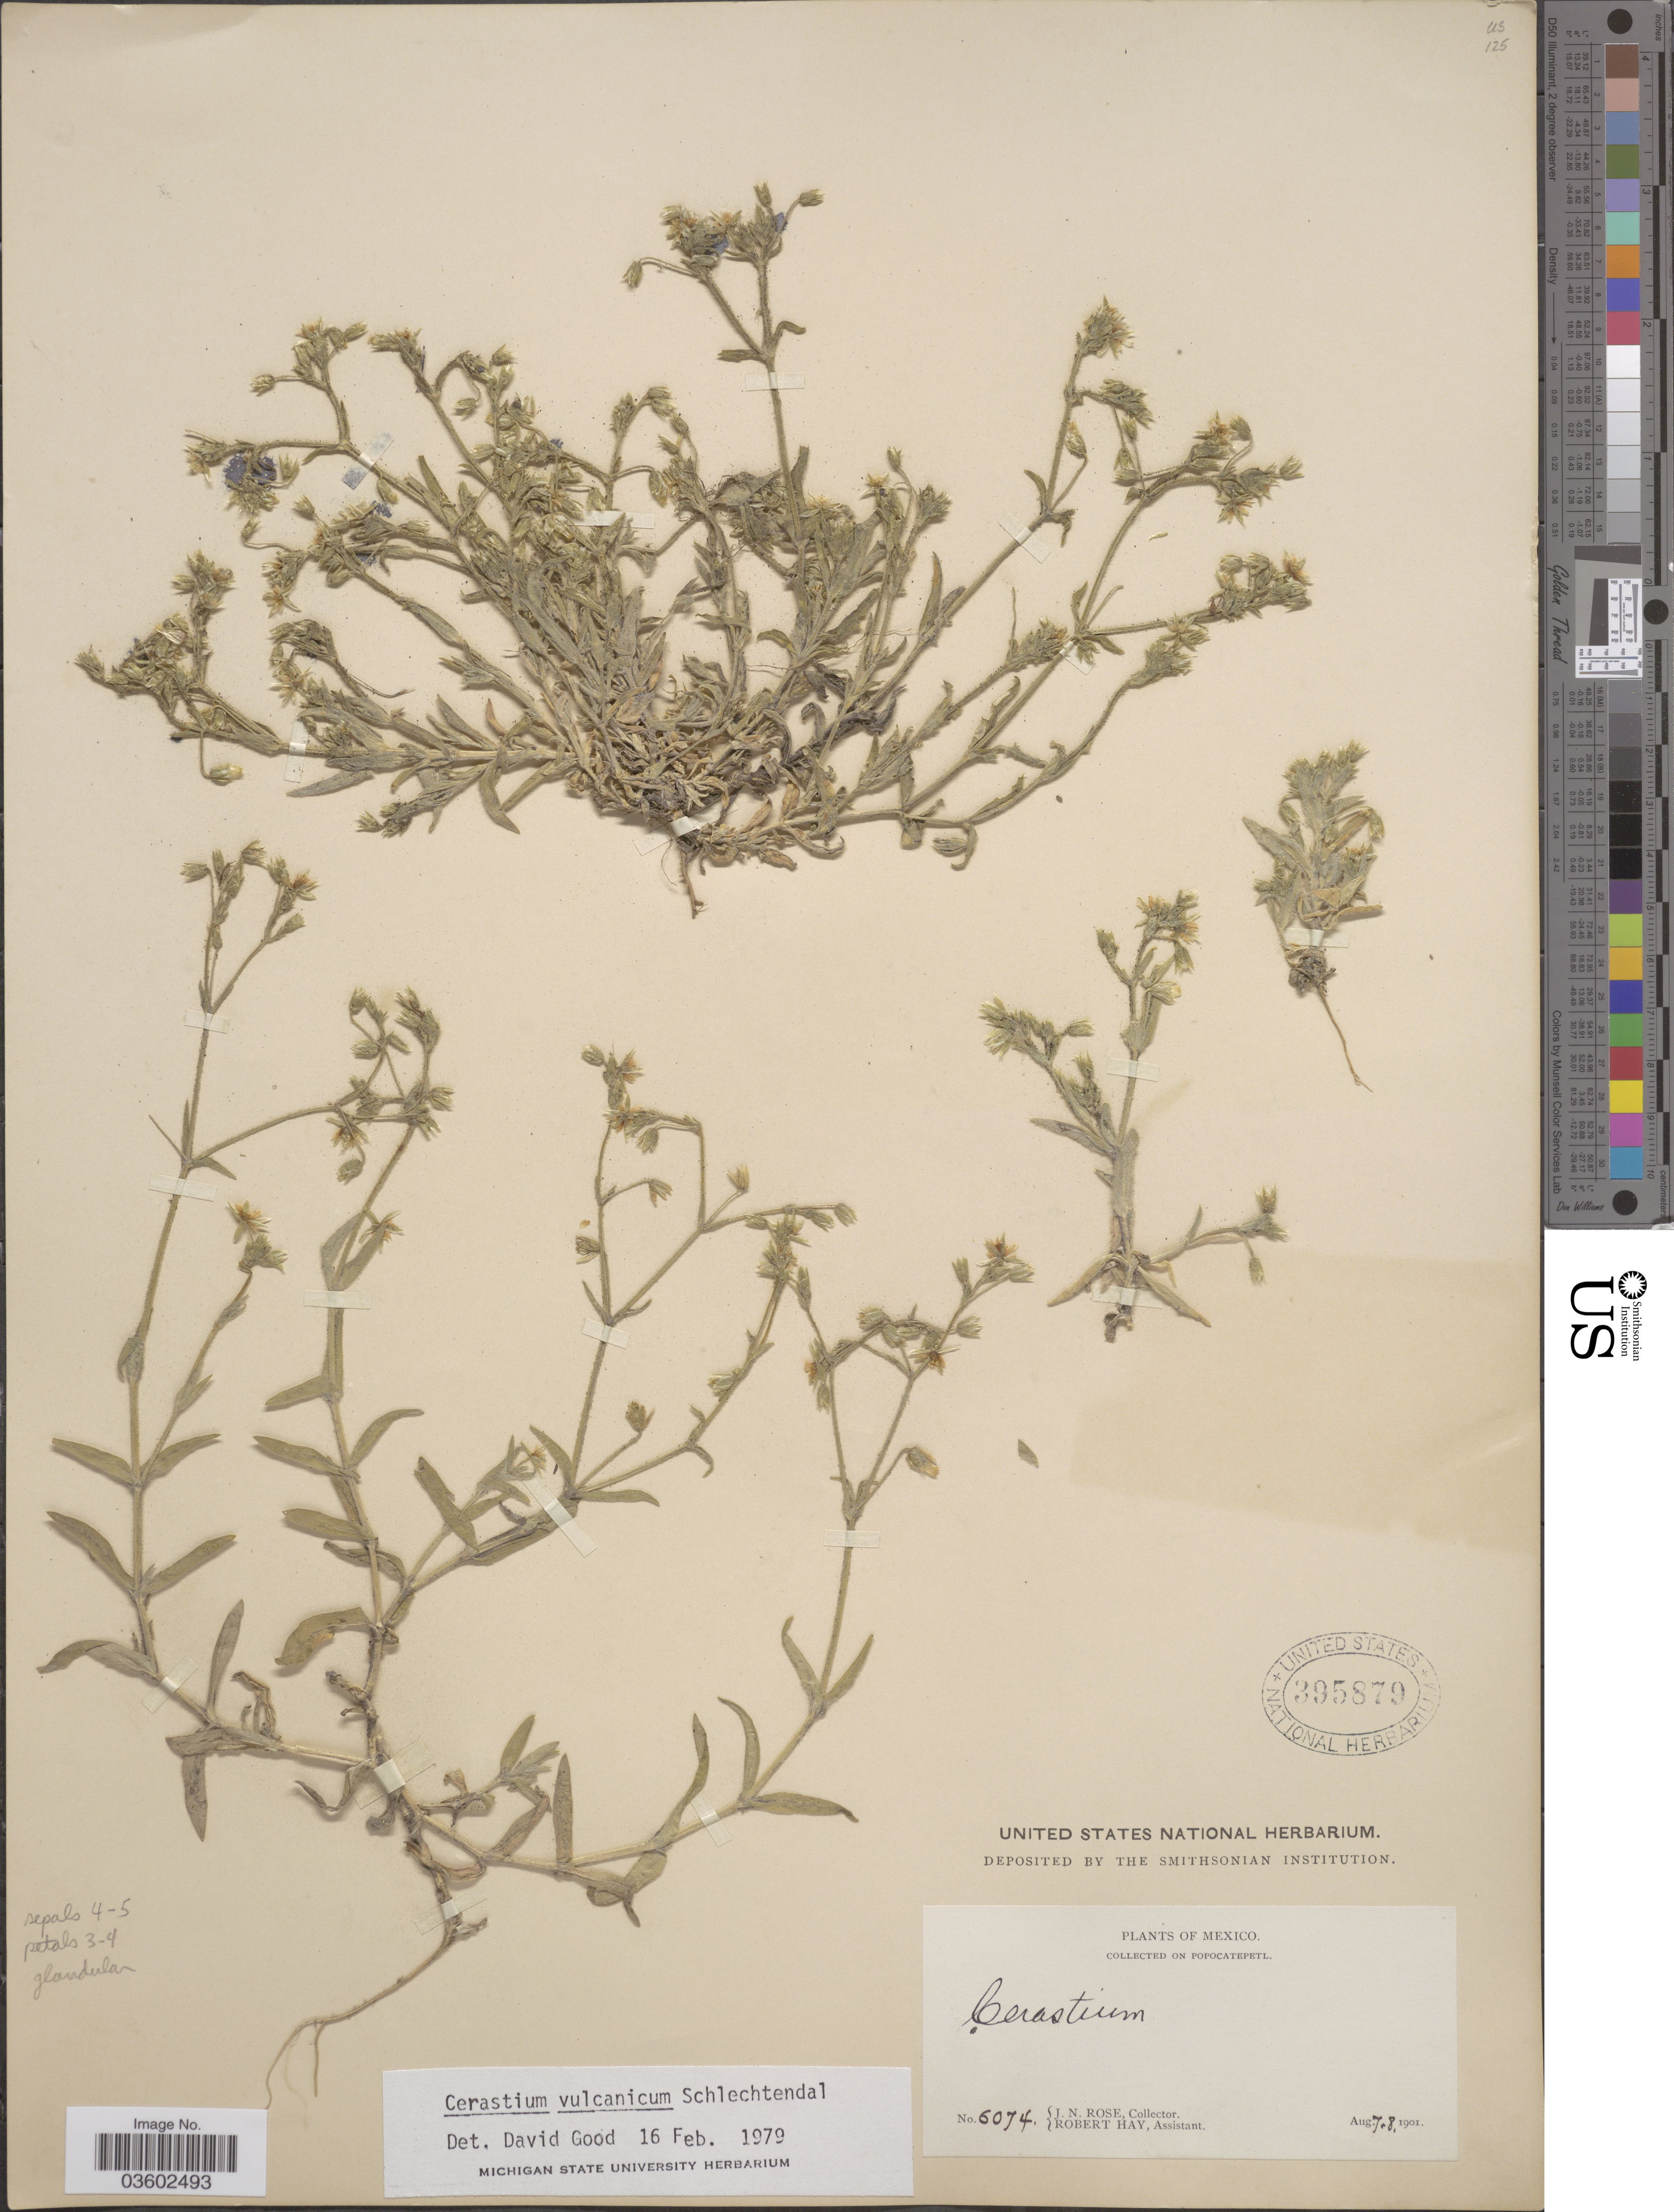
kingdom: Plantae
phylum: Tracheophyta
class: Magnoliopsida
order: Caryophyllales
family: Caryophyllaceae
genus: Cerastium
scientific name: Cerastium vulcanicum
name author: Schltdl.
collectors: J. N. Rose & R. Hay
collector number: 6074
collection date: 1901-08-07/1901-08-08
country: Mexico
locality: On Popocatepetl.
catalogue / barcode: US 395879